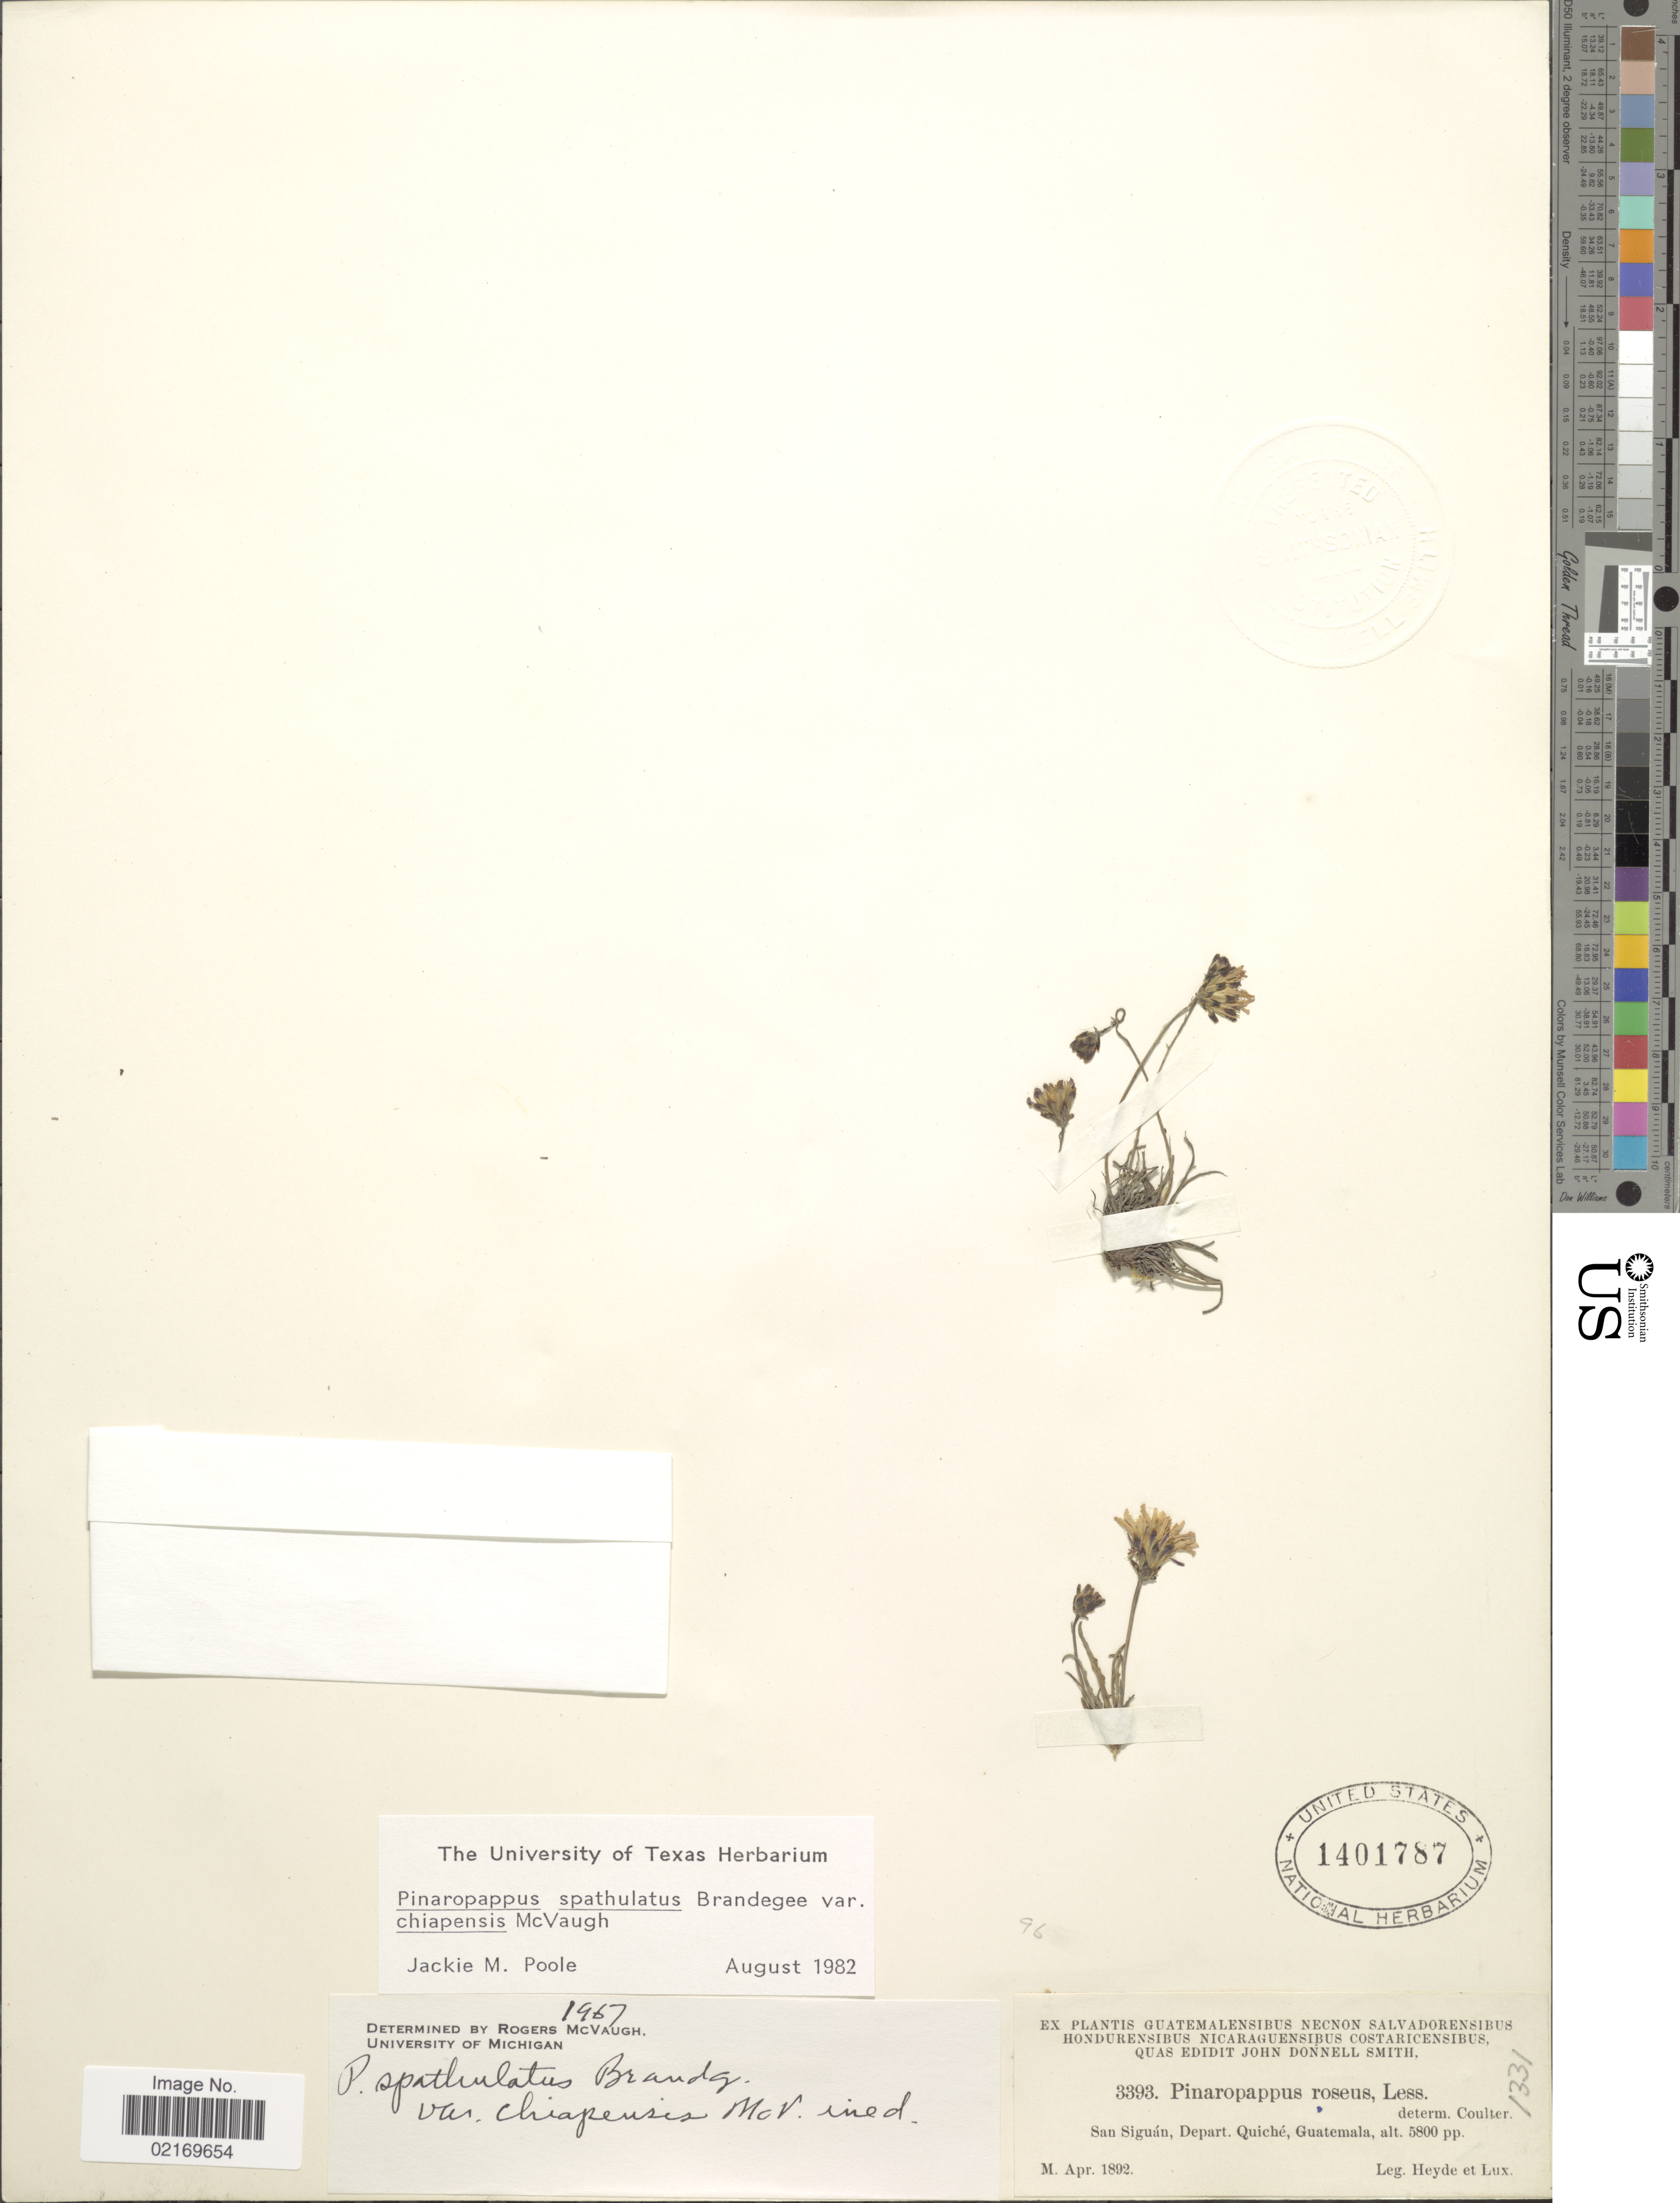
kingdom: Plantae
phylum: Tracheophyta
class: Magnoliopsida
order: Asterales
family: Asteraceae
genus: Pinaropappus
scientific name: Pinaropappus spathulatus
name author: Brandegee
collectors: Heyde & Lux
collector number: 3393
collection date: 1892-04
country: Guatemala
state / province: El Quiché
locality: San Siguan, Guatemala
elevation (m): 1768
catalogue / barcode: US 1401787